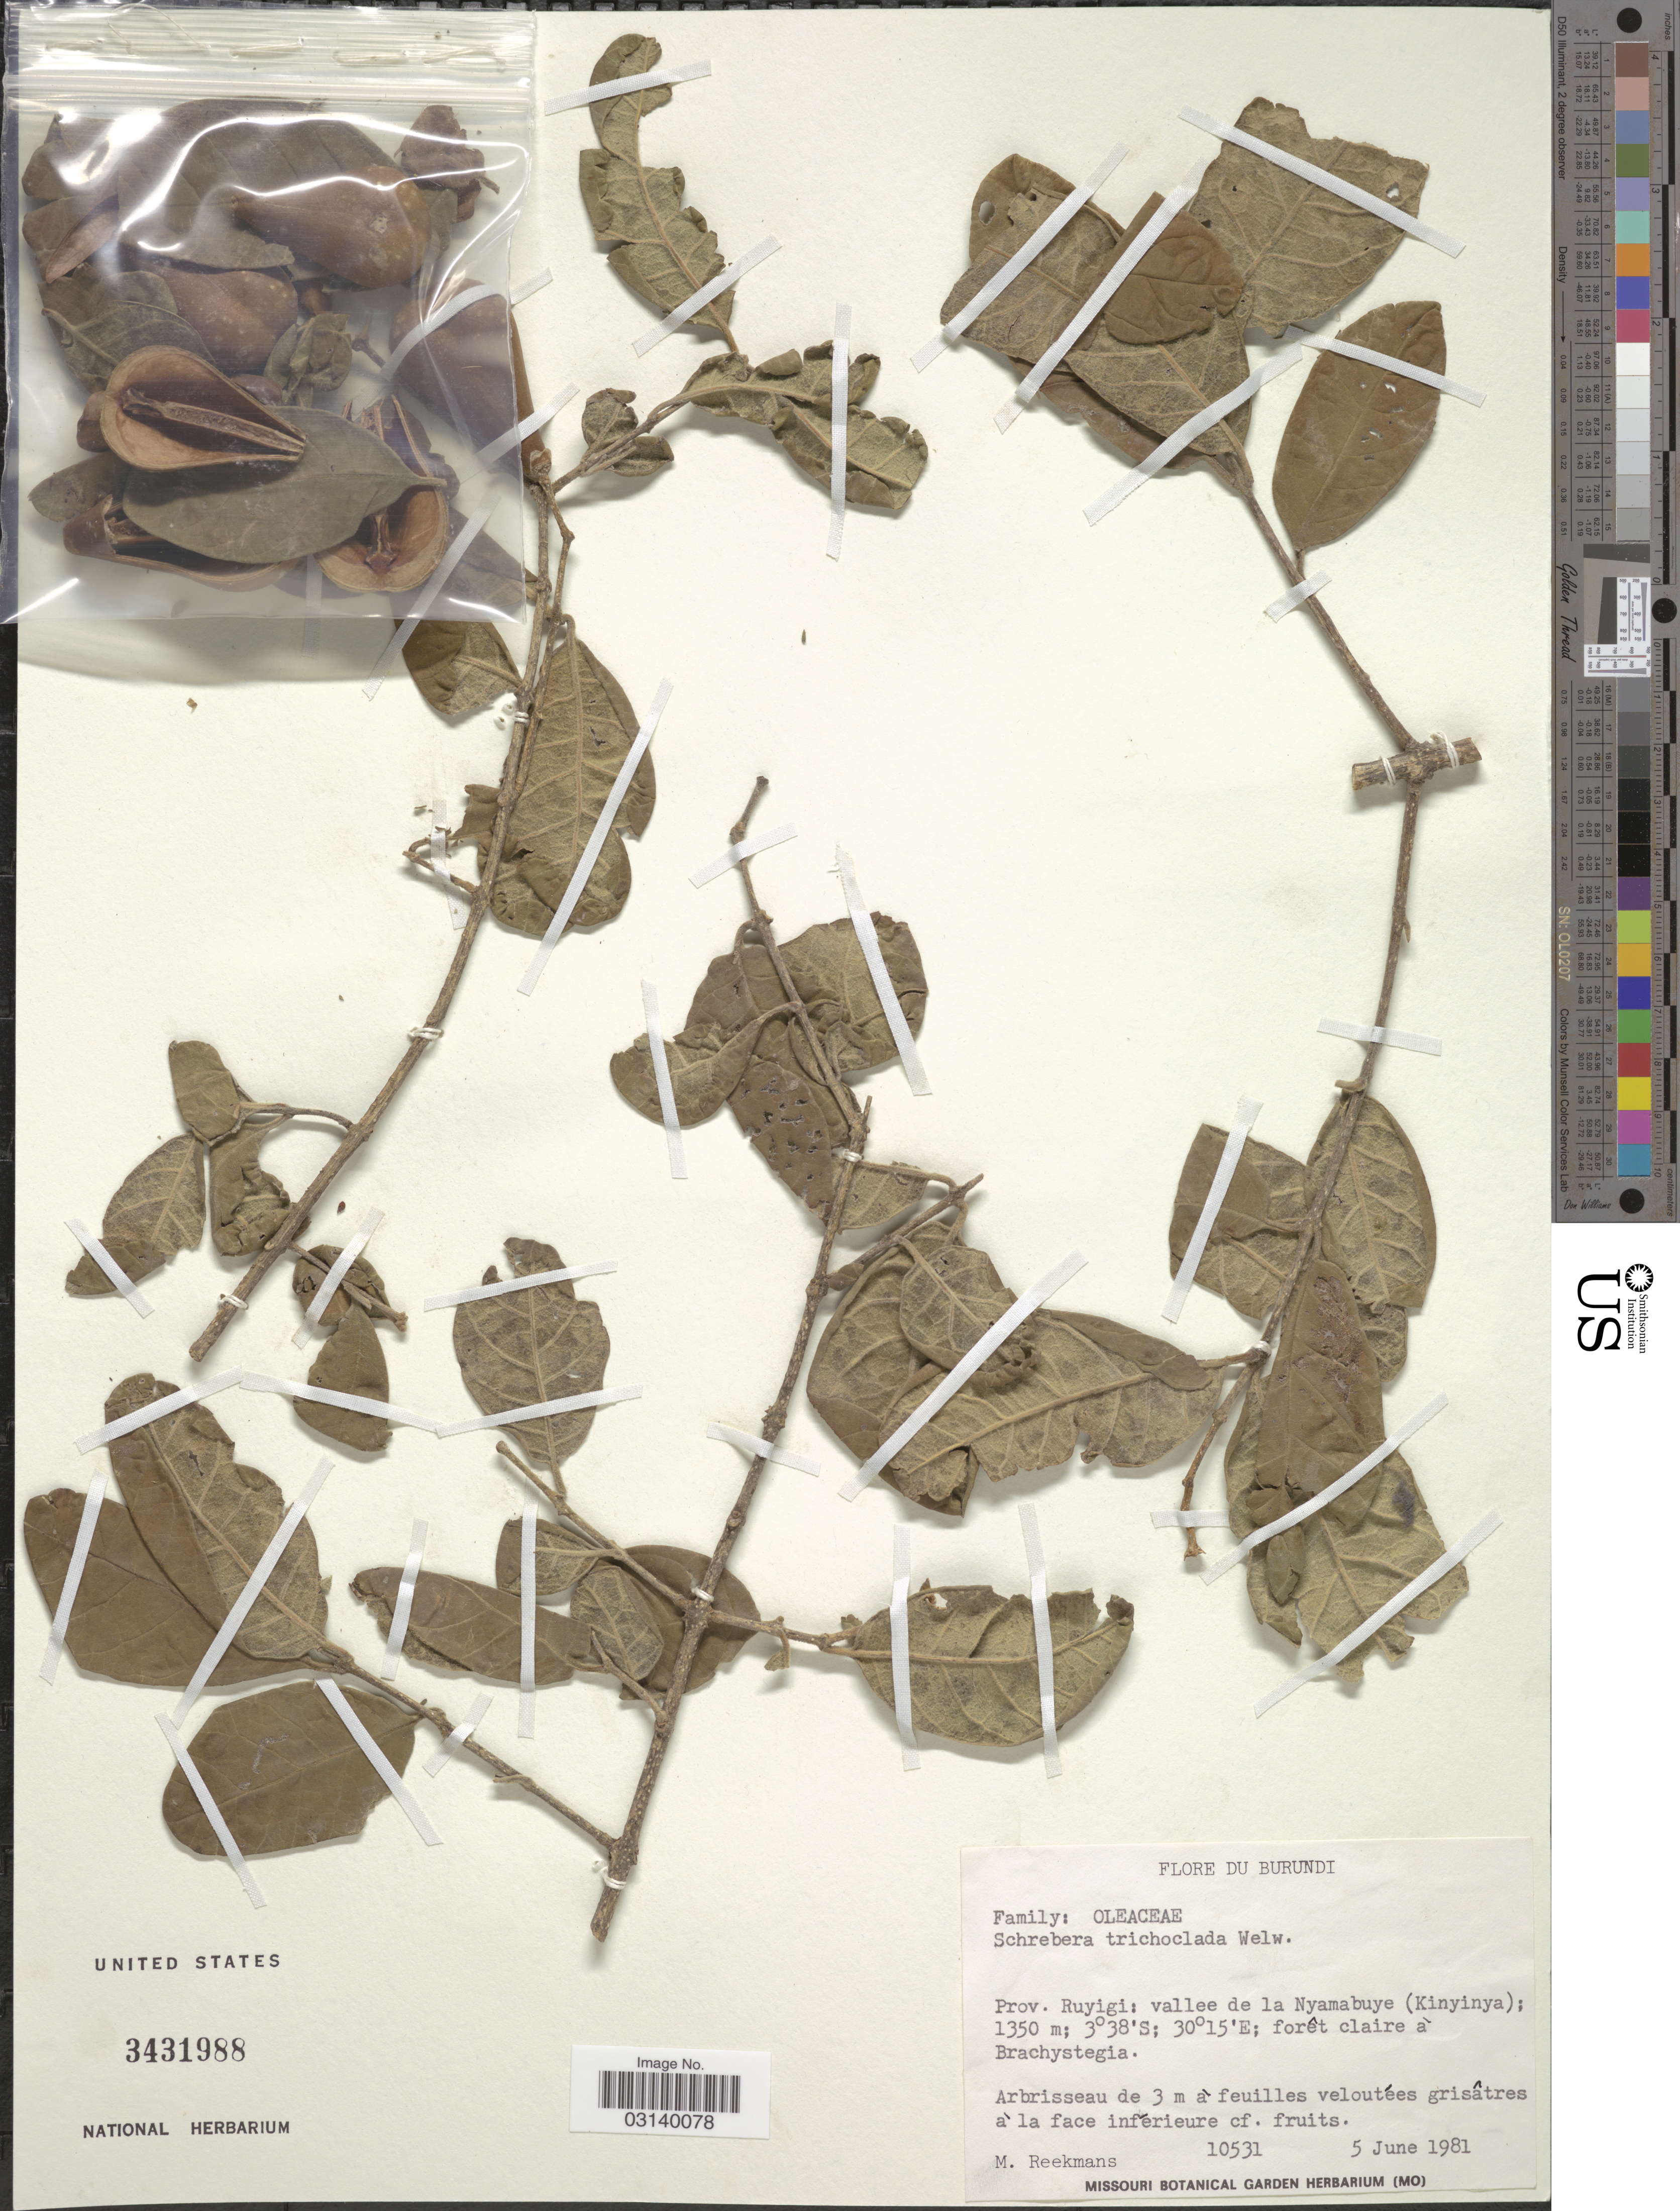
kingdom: Plantae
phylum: Tracheophyta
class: Magnoliopsida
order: Lamiales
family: Oleaceae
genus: Schrebera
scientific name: Schrebera trichoclada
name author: Welw.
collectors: M. Reekmans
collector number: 10531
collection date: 1981-06-05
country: Burundi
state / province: Ruyigi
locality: Prov. Ruyigi: vallee de la Nyamabuye (Kinyinya).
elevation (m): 1350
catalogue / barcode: US 3431988